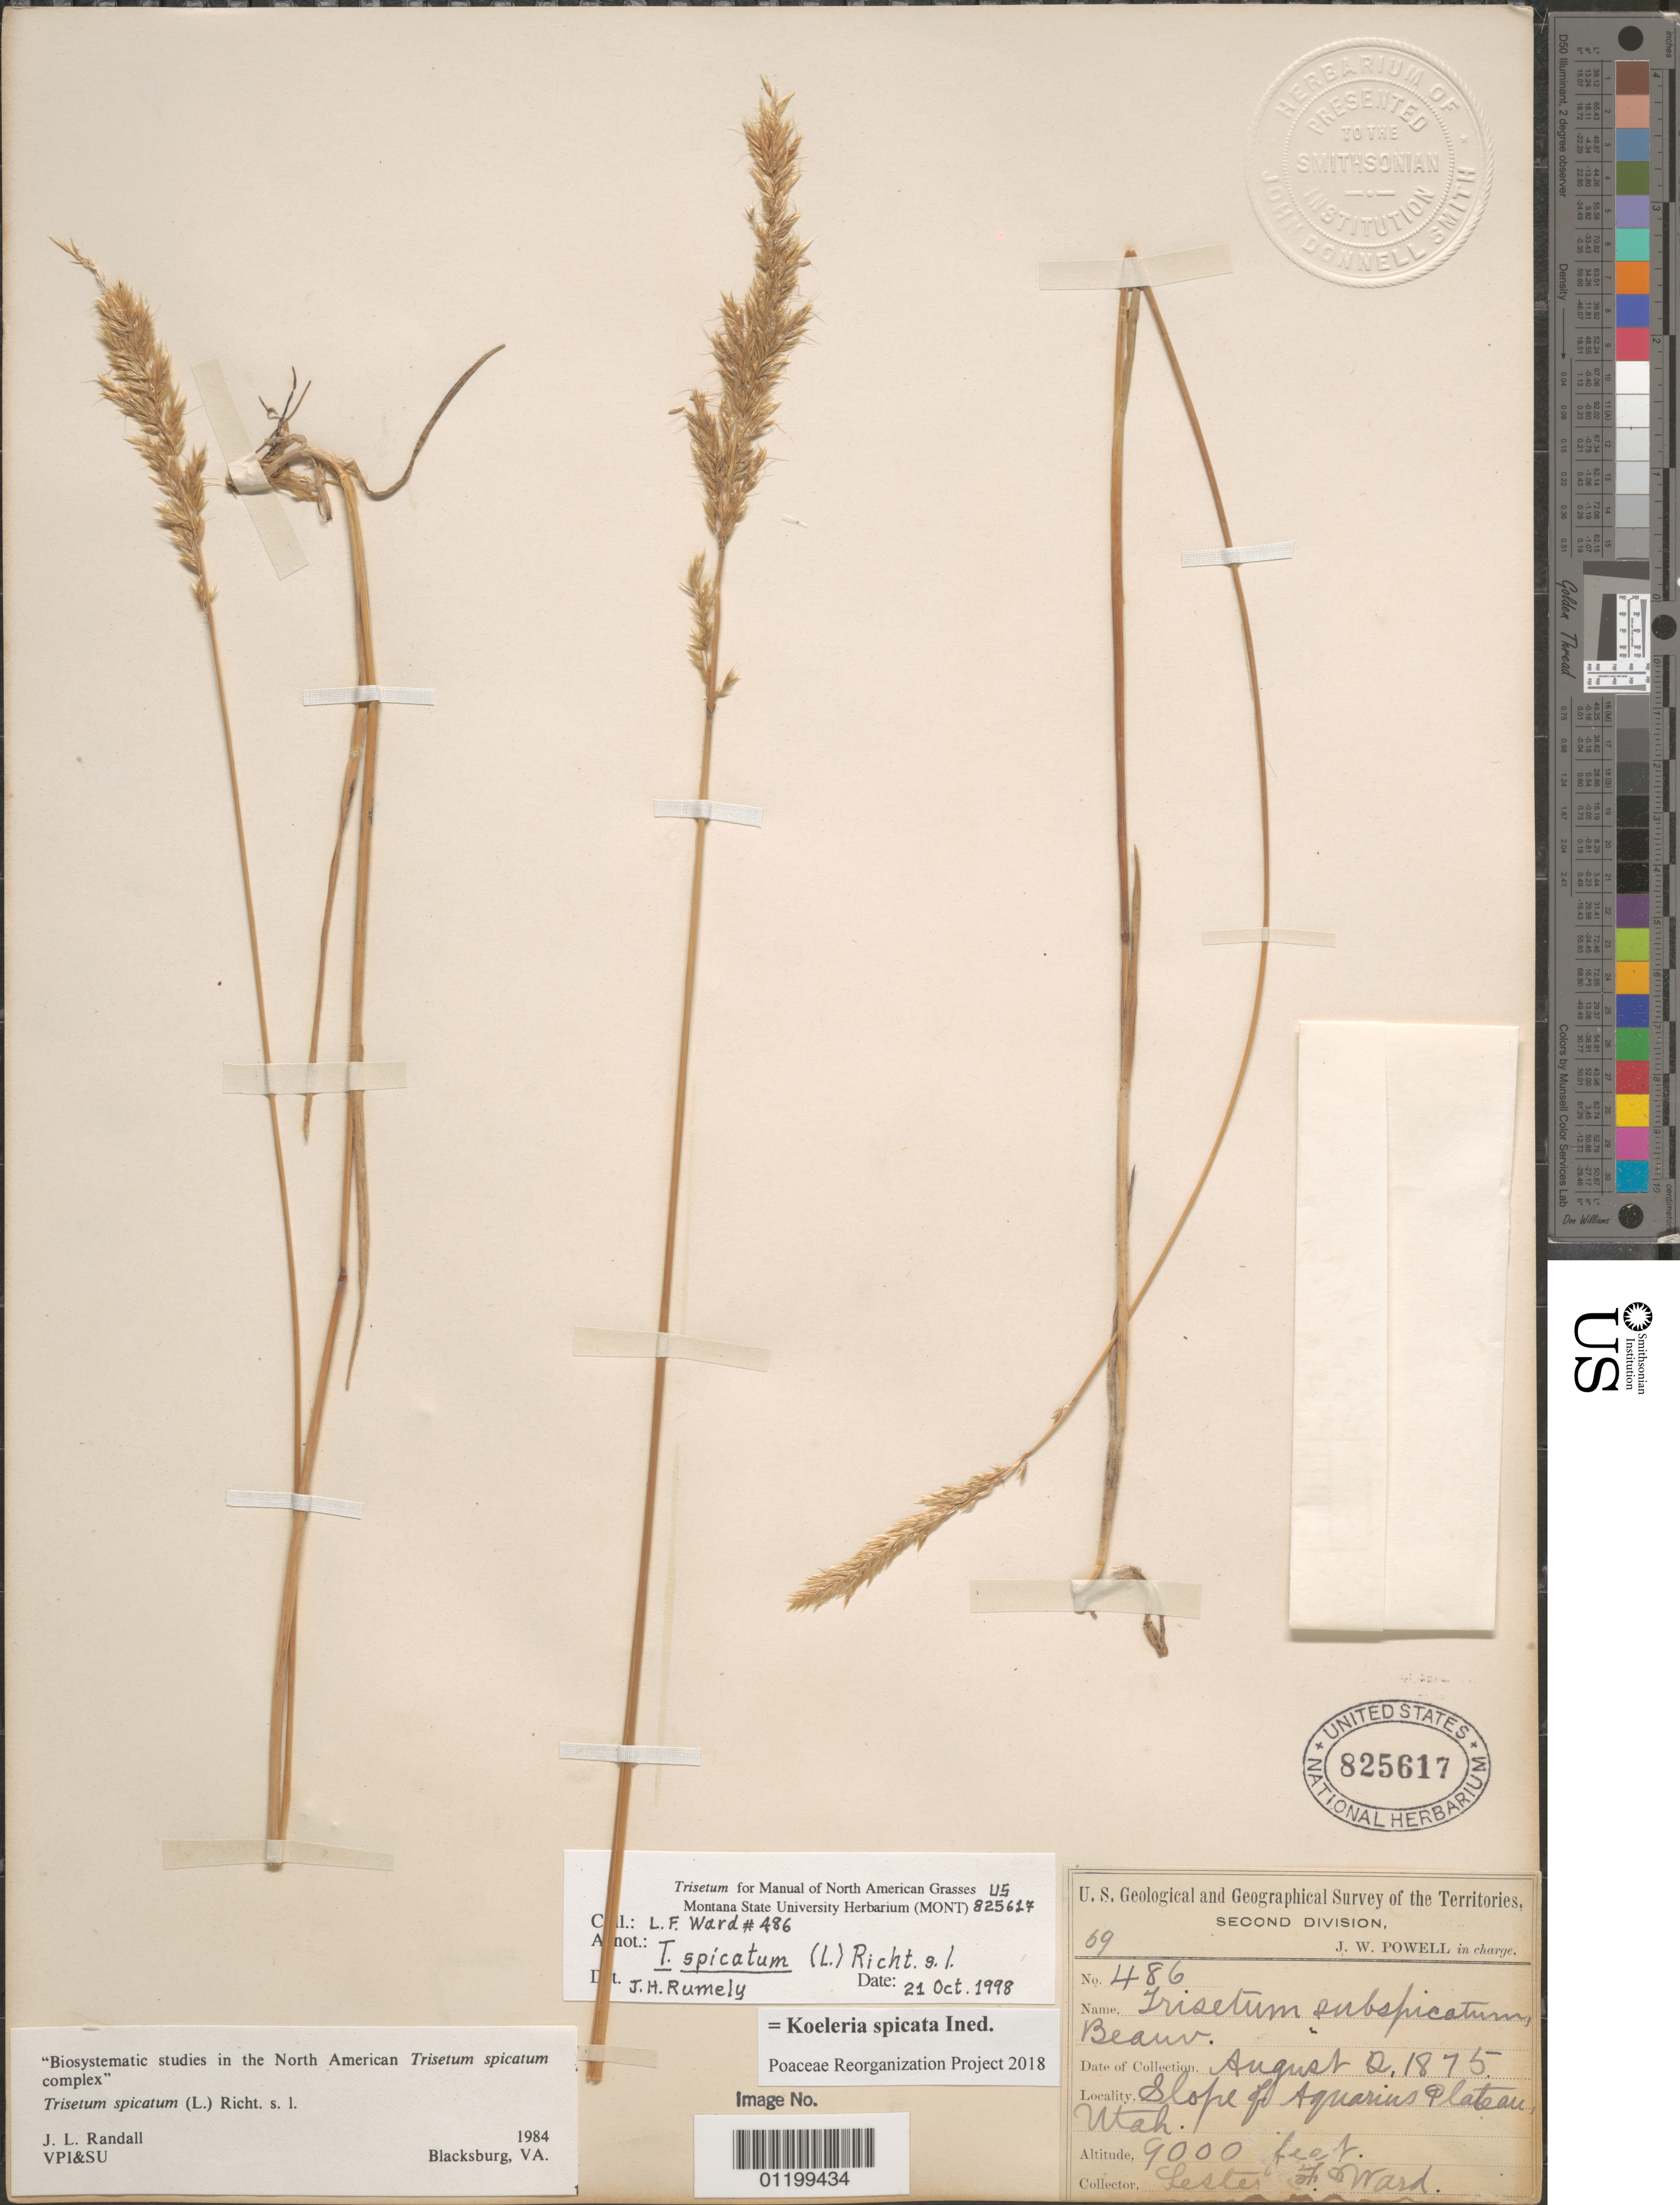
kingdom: Plantae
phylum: Tracheophyta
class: Liliopsida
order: Poales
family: Poaceae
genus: Koeleria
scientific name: Koeleria spicata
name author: (L.) Barberá et al.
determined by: Poaceae Reorganization Project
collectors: L. F. Ward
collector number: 486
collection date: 1875-08-02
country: United States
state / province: Utah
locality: Slope of Aquarius Plateau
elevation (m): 2743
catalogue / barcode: US 825617